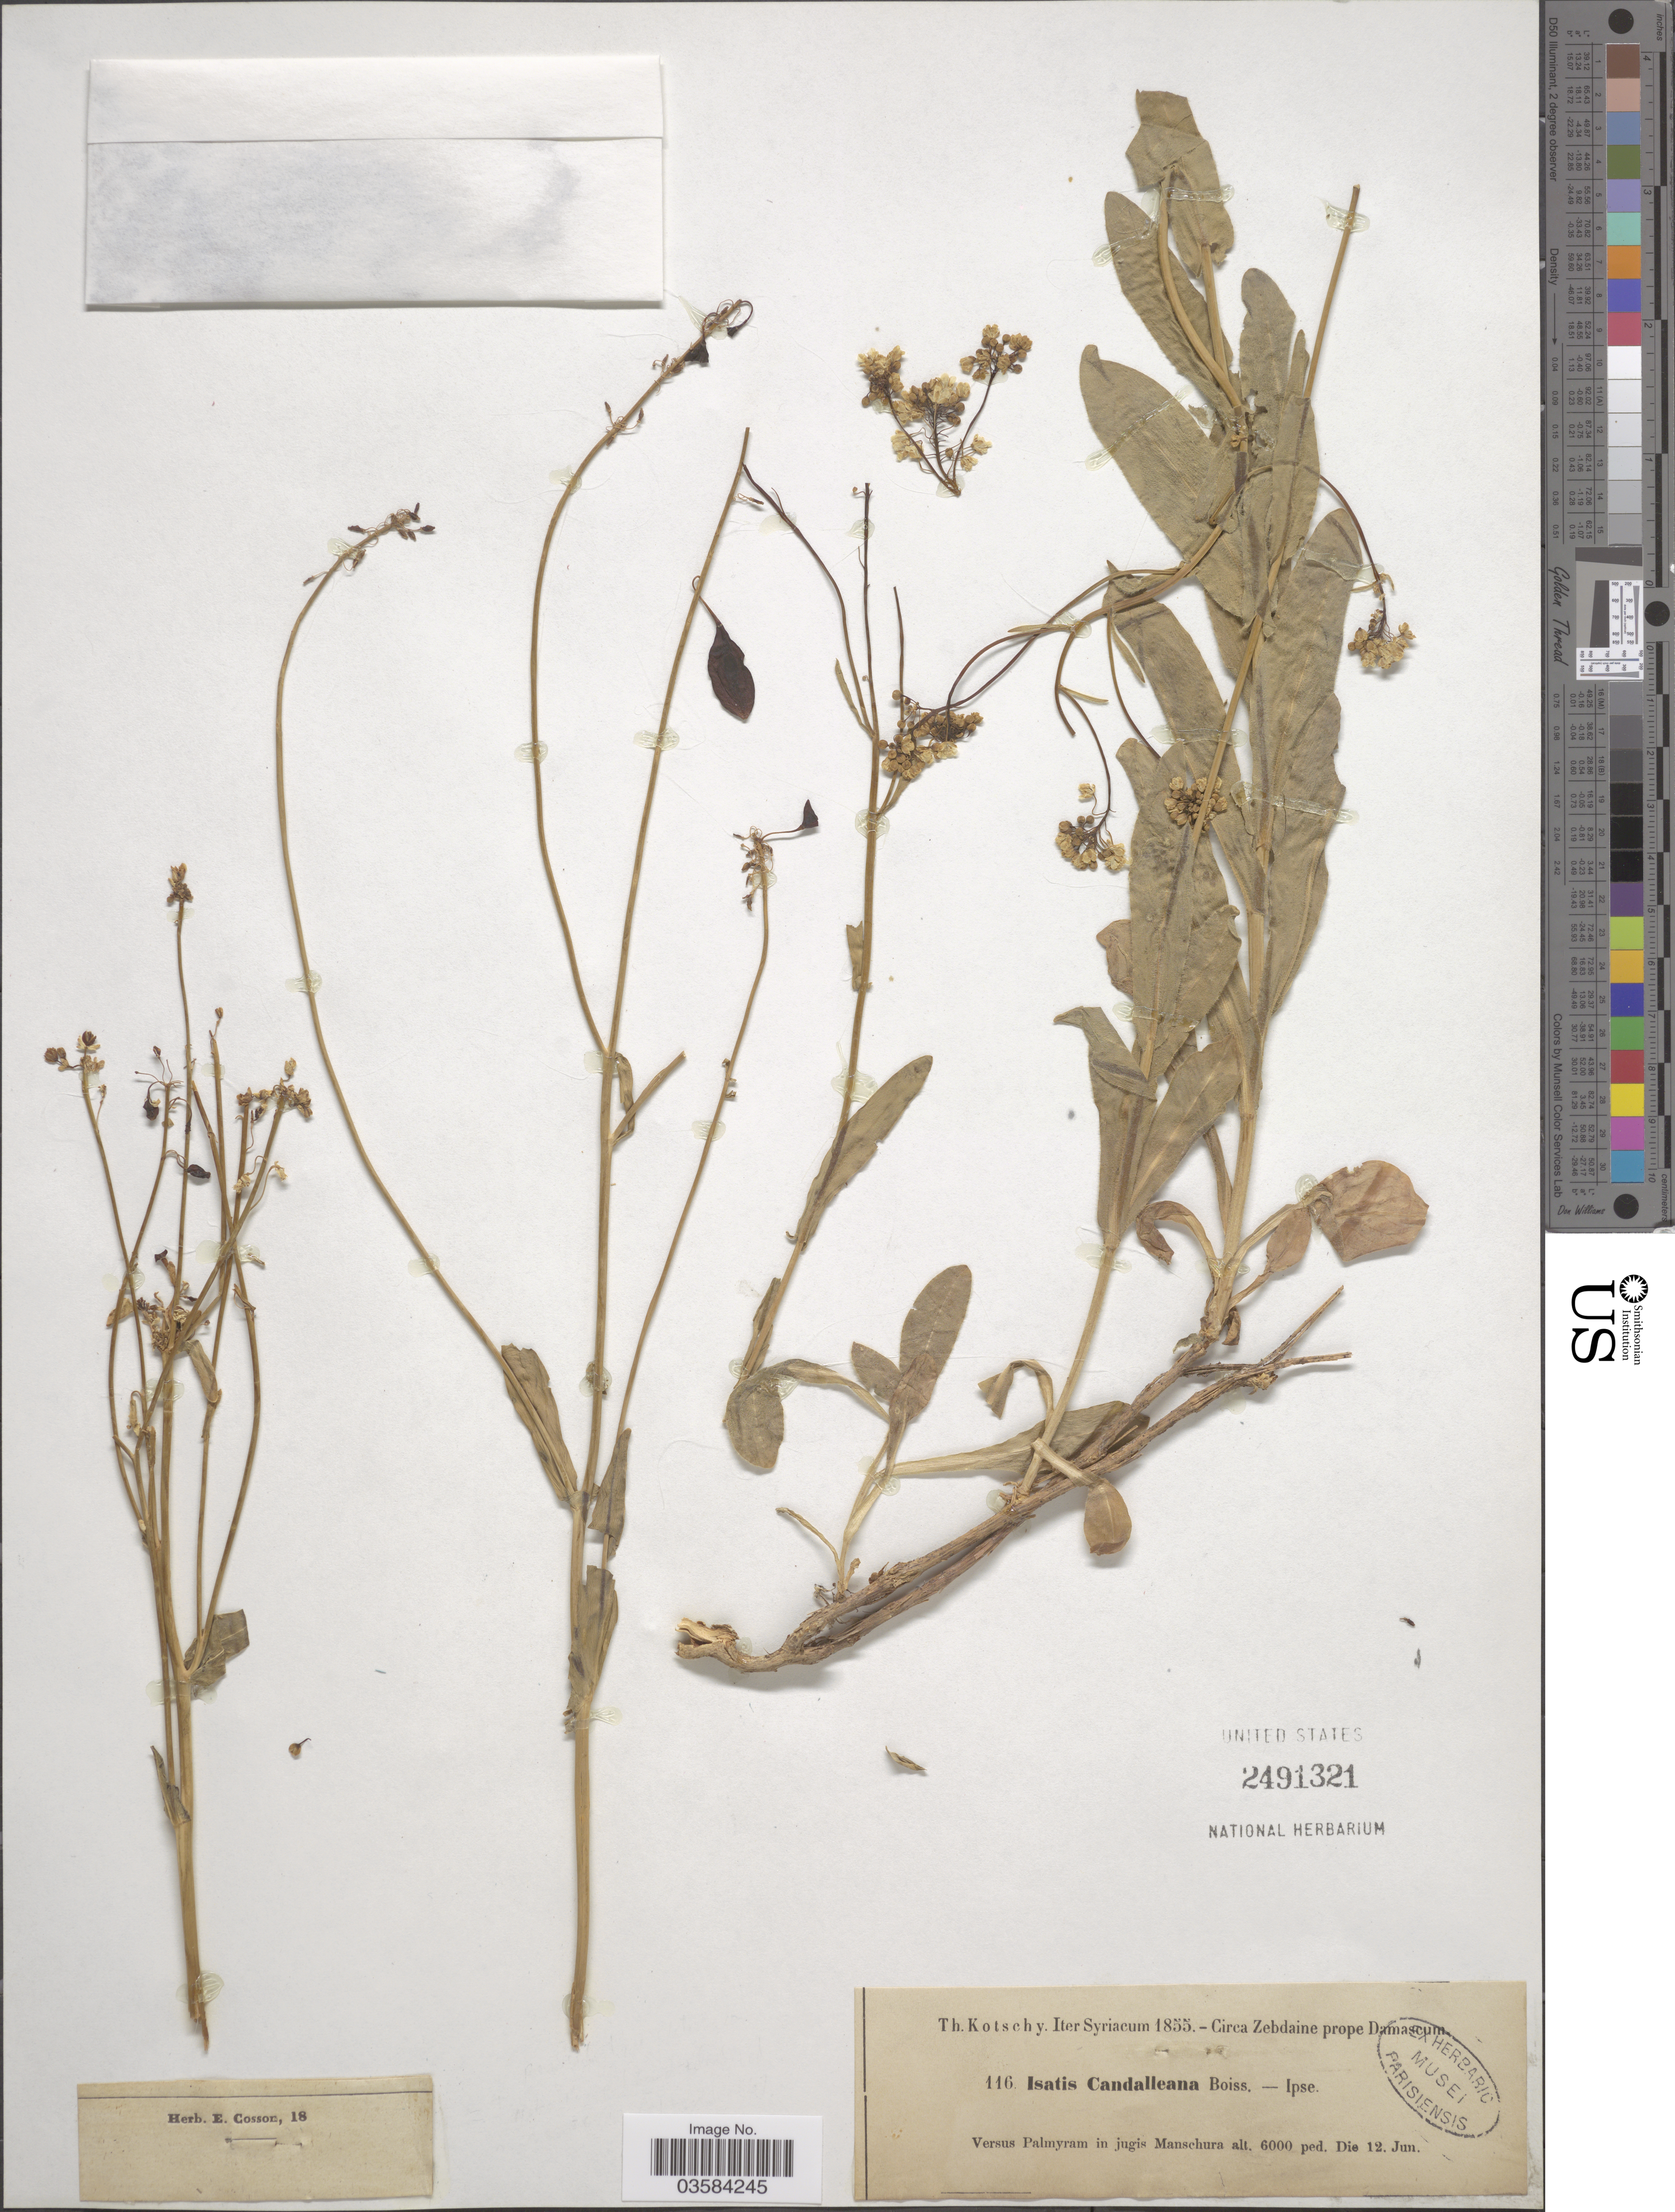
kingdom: Plantae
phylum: Tracheophyta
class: Magnoliopsida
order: Brassicales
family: Brassicaceae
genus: Isatis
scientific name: Isatis candolleana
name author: Boiss.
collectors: K. G. Kotschy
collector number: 116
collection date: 1855-06-12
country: Syria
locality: Circa Zebdaine prope Damascum. Versus Palmyram in jugis Manschura.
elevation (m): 1829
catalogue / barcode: US 2491321